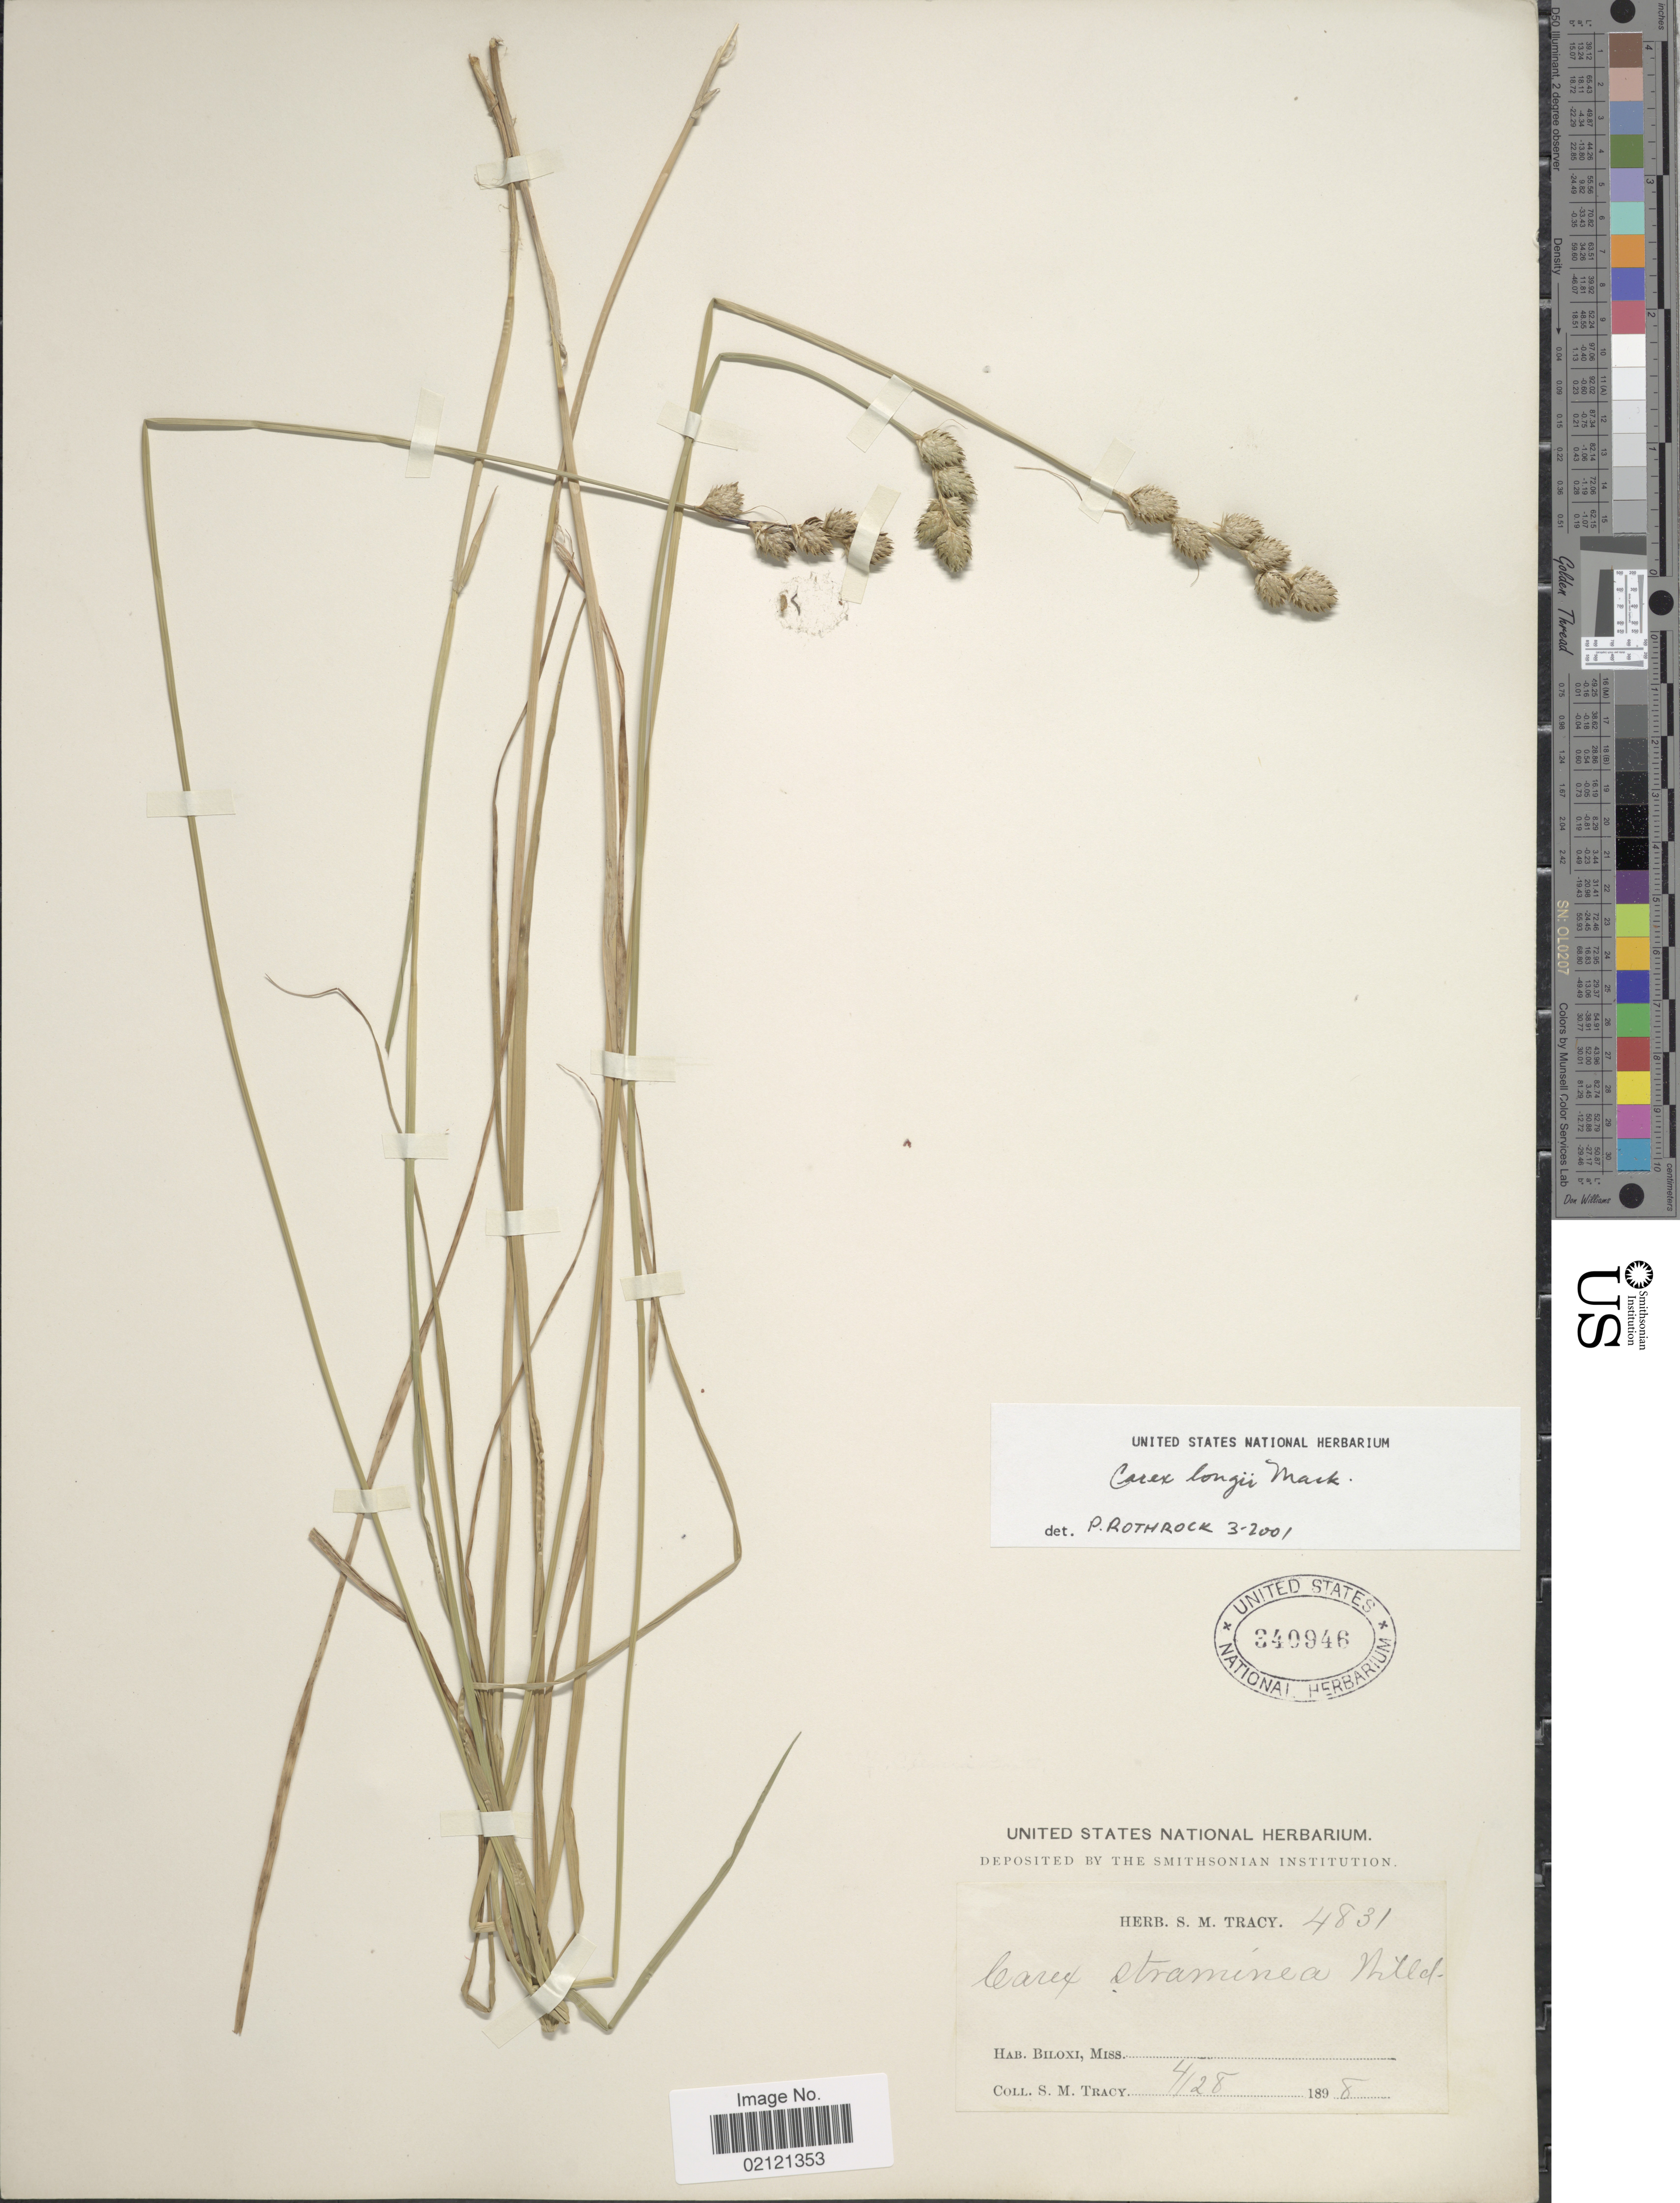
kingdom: Plantae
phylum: Tracheophyta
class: Liliopsida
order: Poales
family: Cyperaceae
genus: Carex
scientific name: Carex longii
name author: Mack.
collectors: S. M. Tracy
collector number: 4831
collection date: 1898-04-28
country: United States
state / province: Mississippi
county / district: Harrison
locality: Biloxi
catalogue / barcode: US 340946